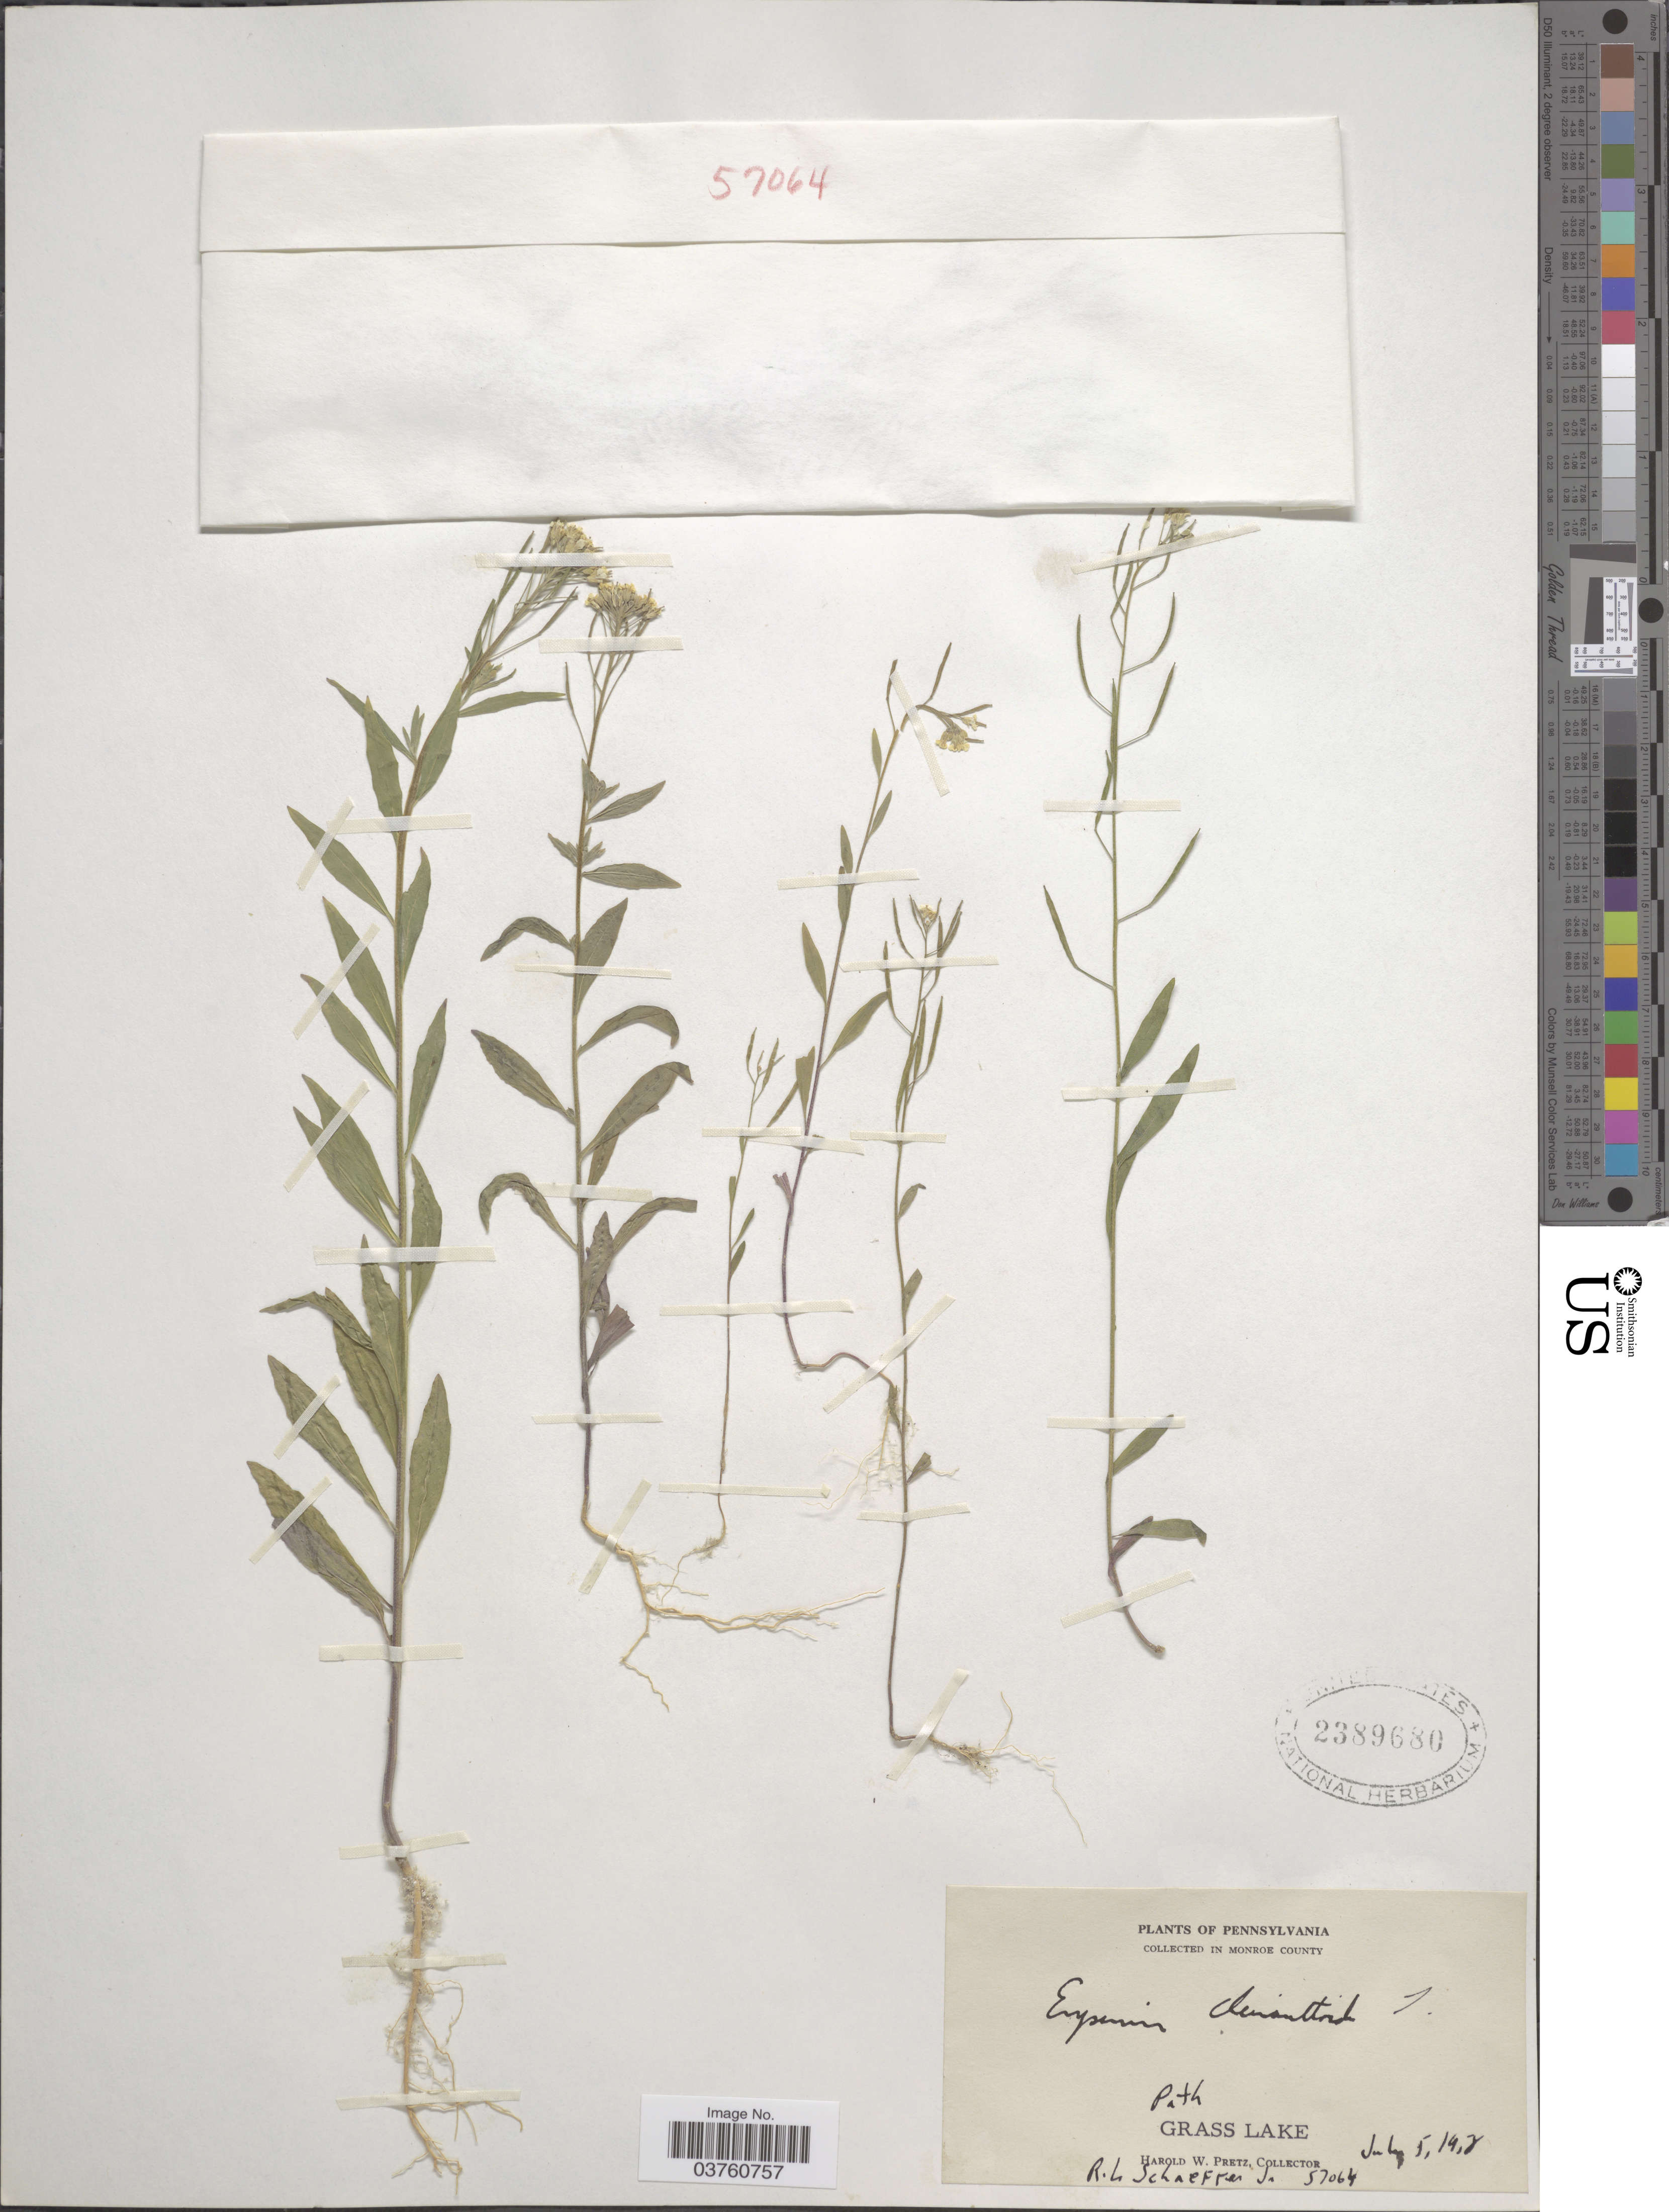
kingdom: Plantae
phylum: Tracheophyta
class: Magnoliopsida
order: Brassicales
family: Brassicaceae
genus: Erysimum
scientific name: Erysimum cheiranthoides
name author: L.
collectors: H. W. Pretz & R. L. Schaeffer Jr.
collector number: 57064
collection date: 1913-07-05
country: United States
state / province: Pennsylvania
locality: Monroe County. Path Grass Lake.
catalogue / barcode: US 2389680